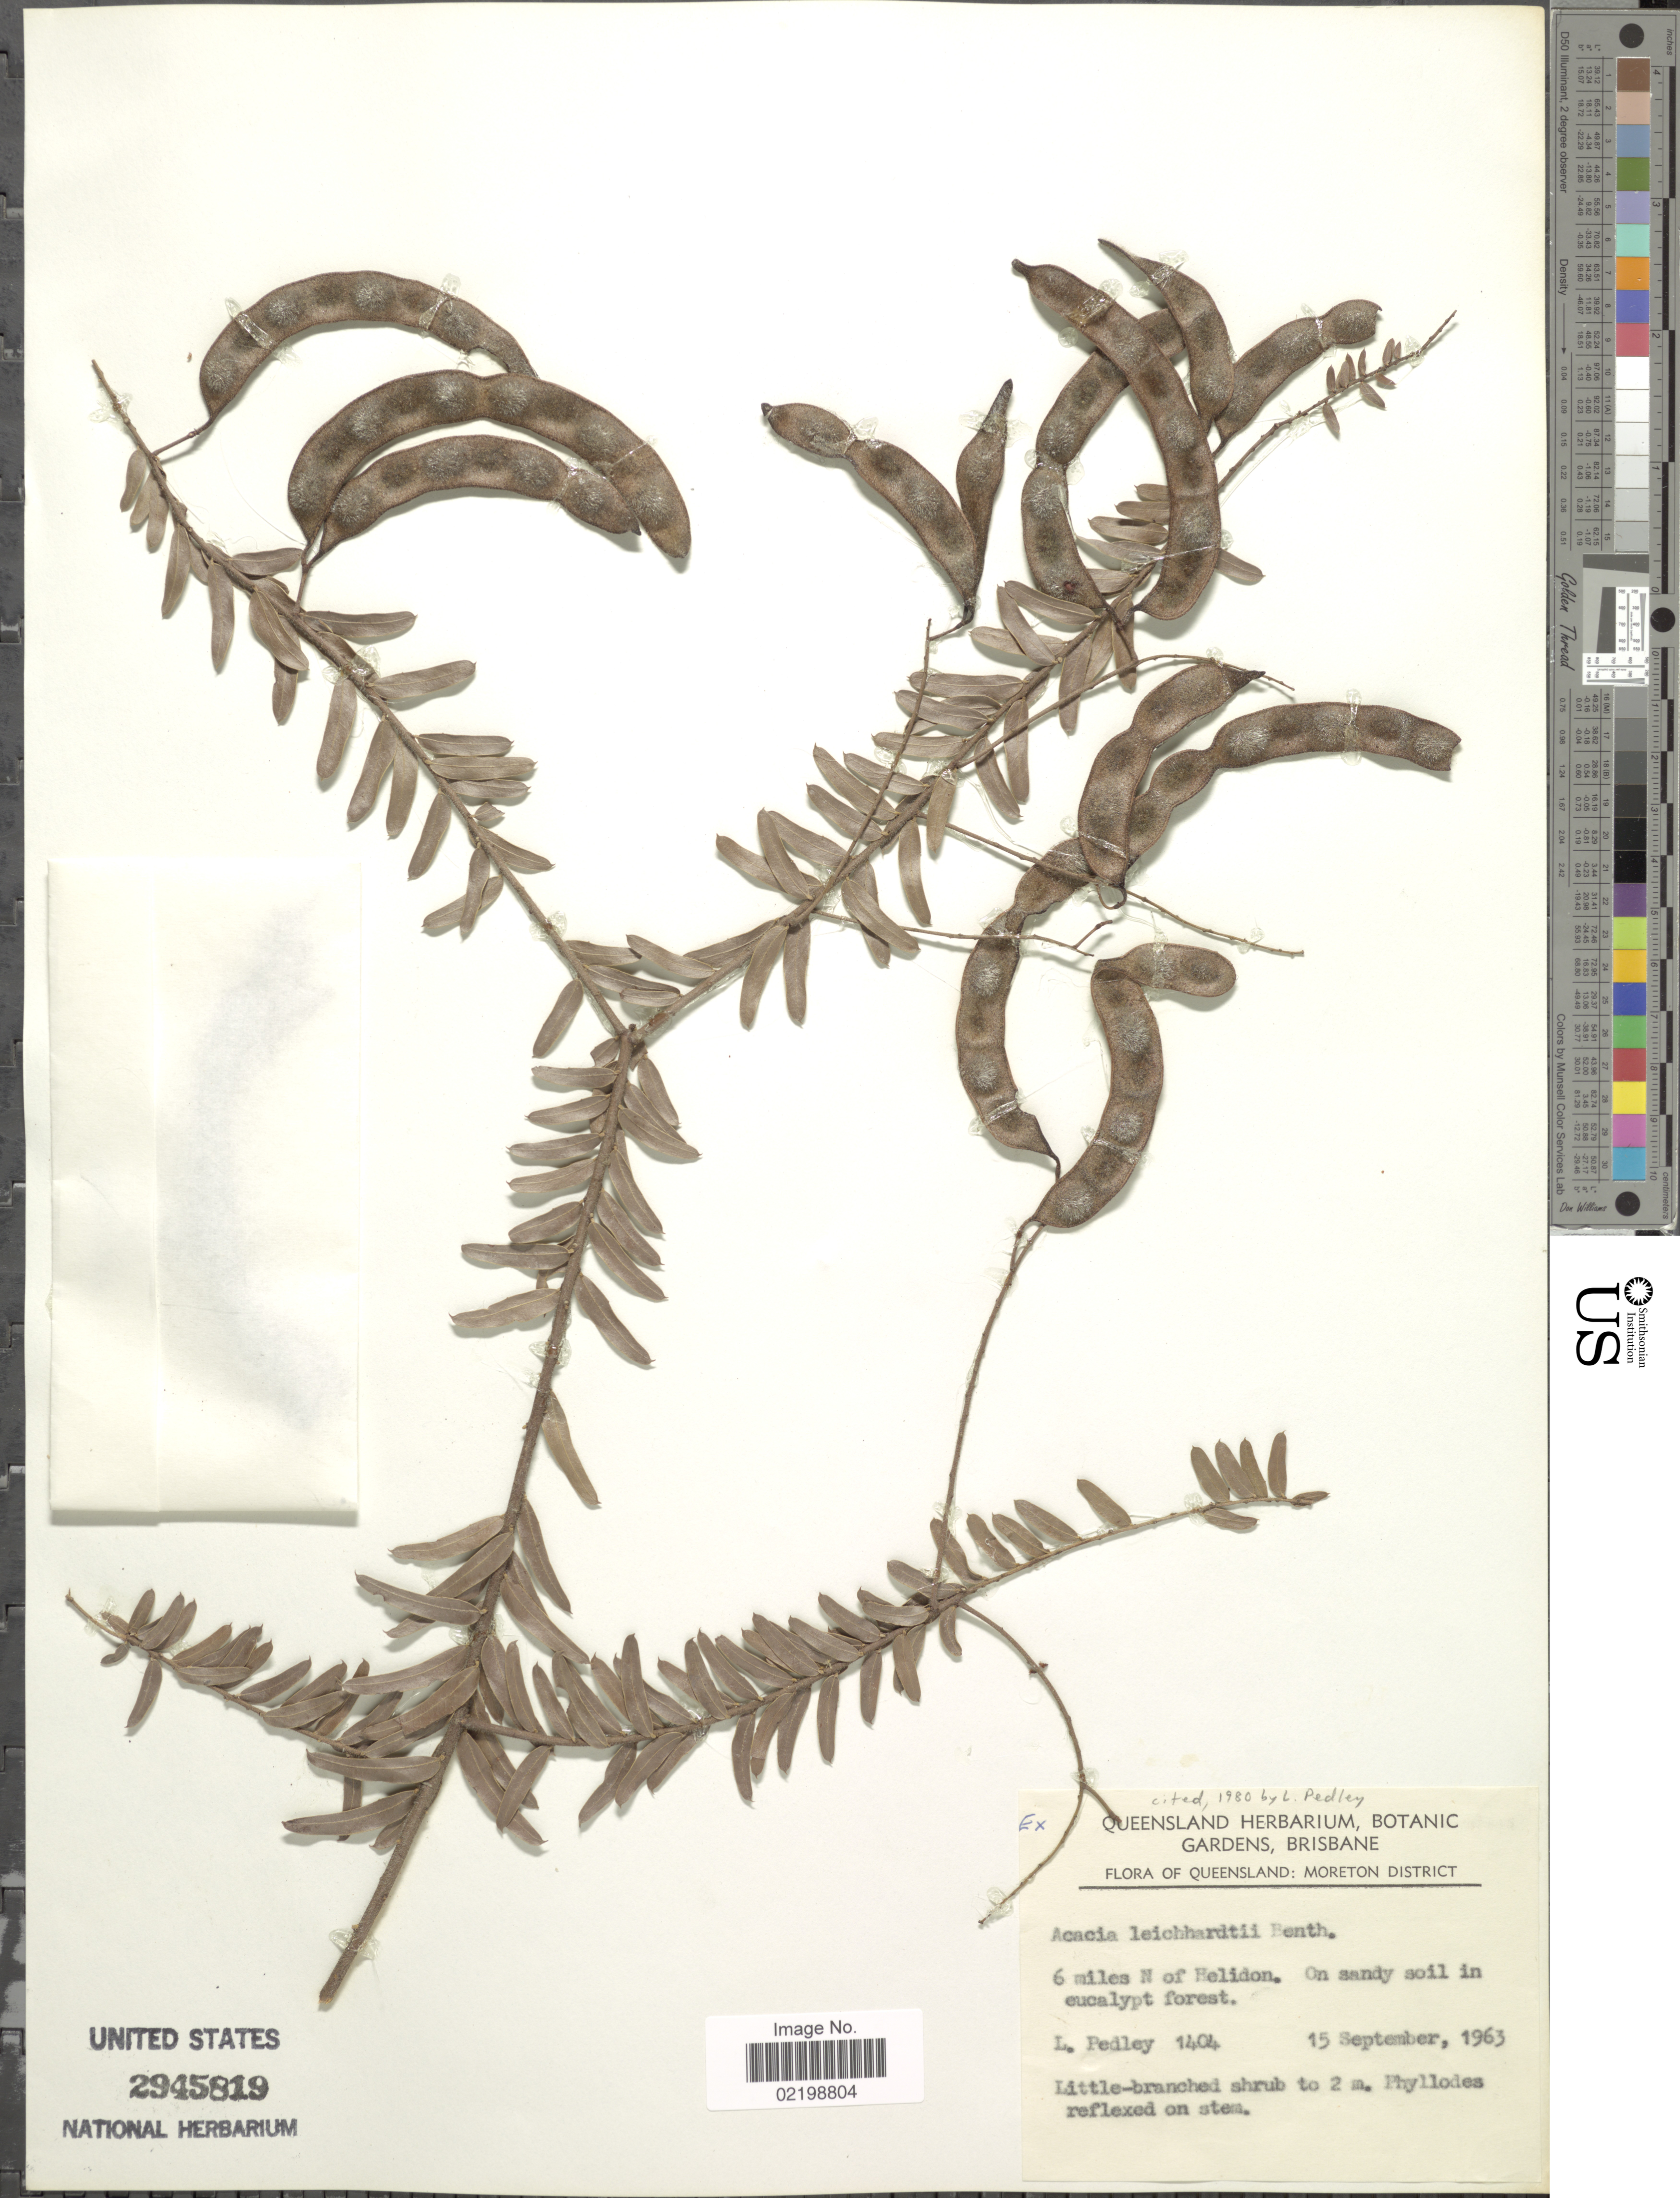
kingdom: Plantae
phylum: Tracheophyta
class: Magnoliopsida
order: Fabales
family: Fabaceae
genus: Acacia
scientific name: Acacia leichhardtii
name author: Benth.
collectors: L. Pedley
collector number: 1404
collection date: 1963-09-15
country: Australia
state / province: Queensland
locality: Moreton District. 6 miles N of Helidon.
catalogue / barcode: US 2945819